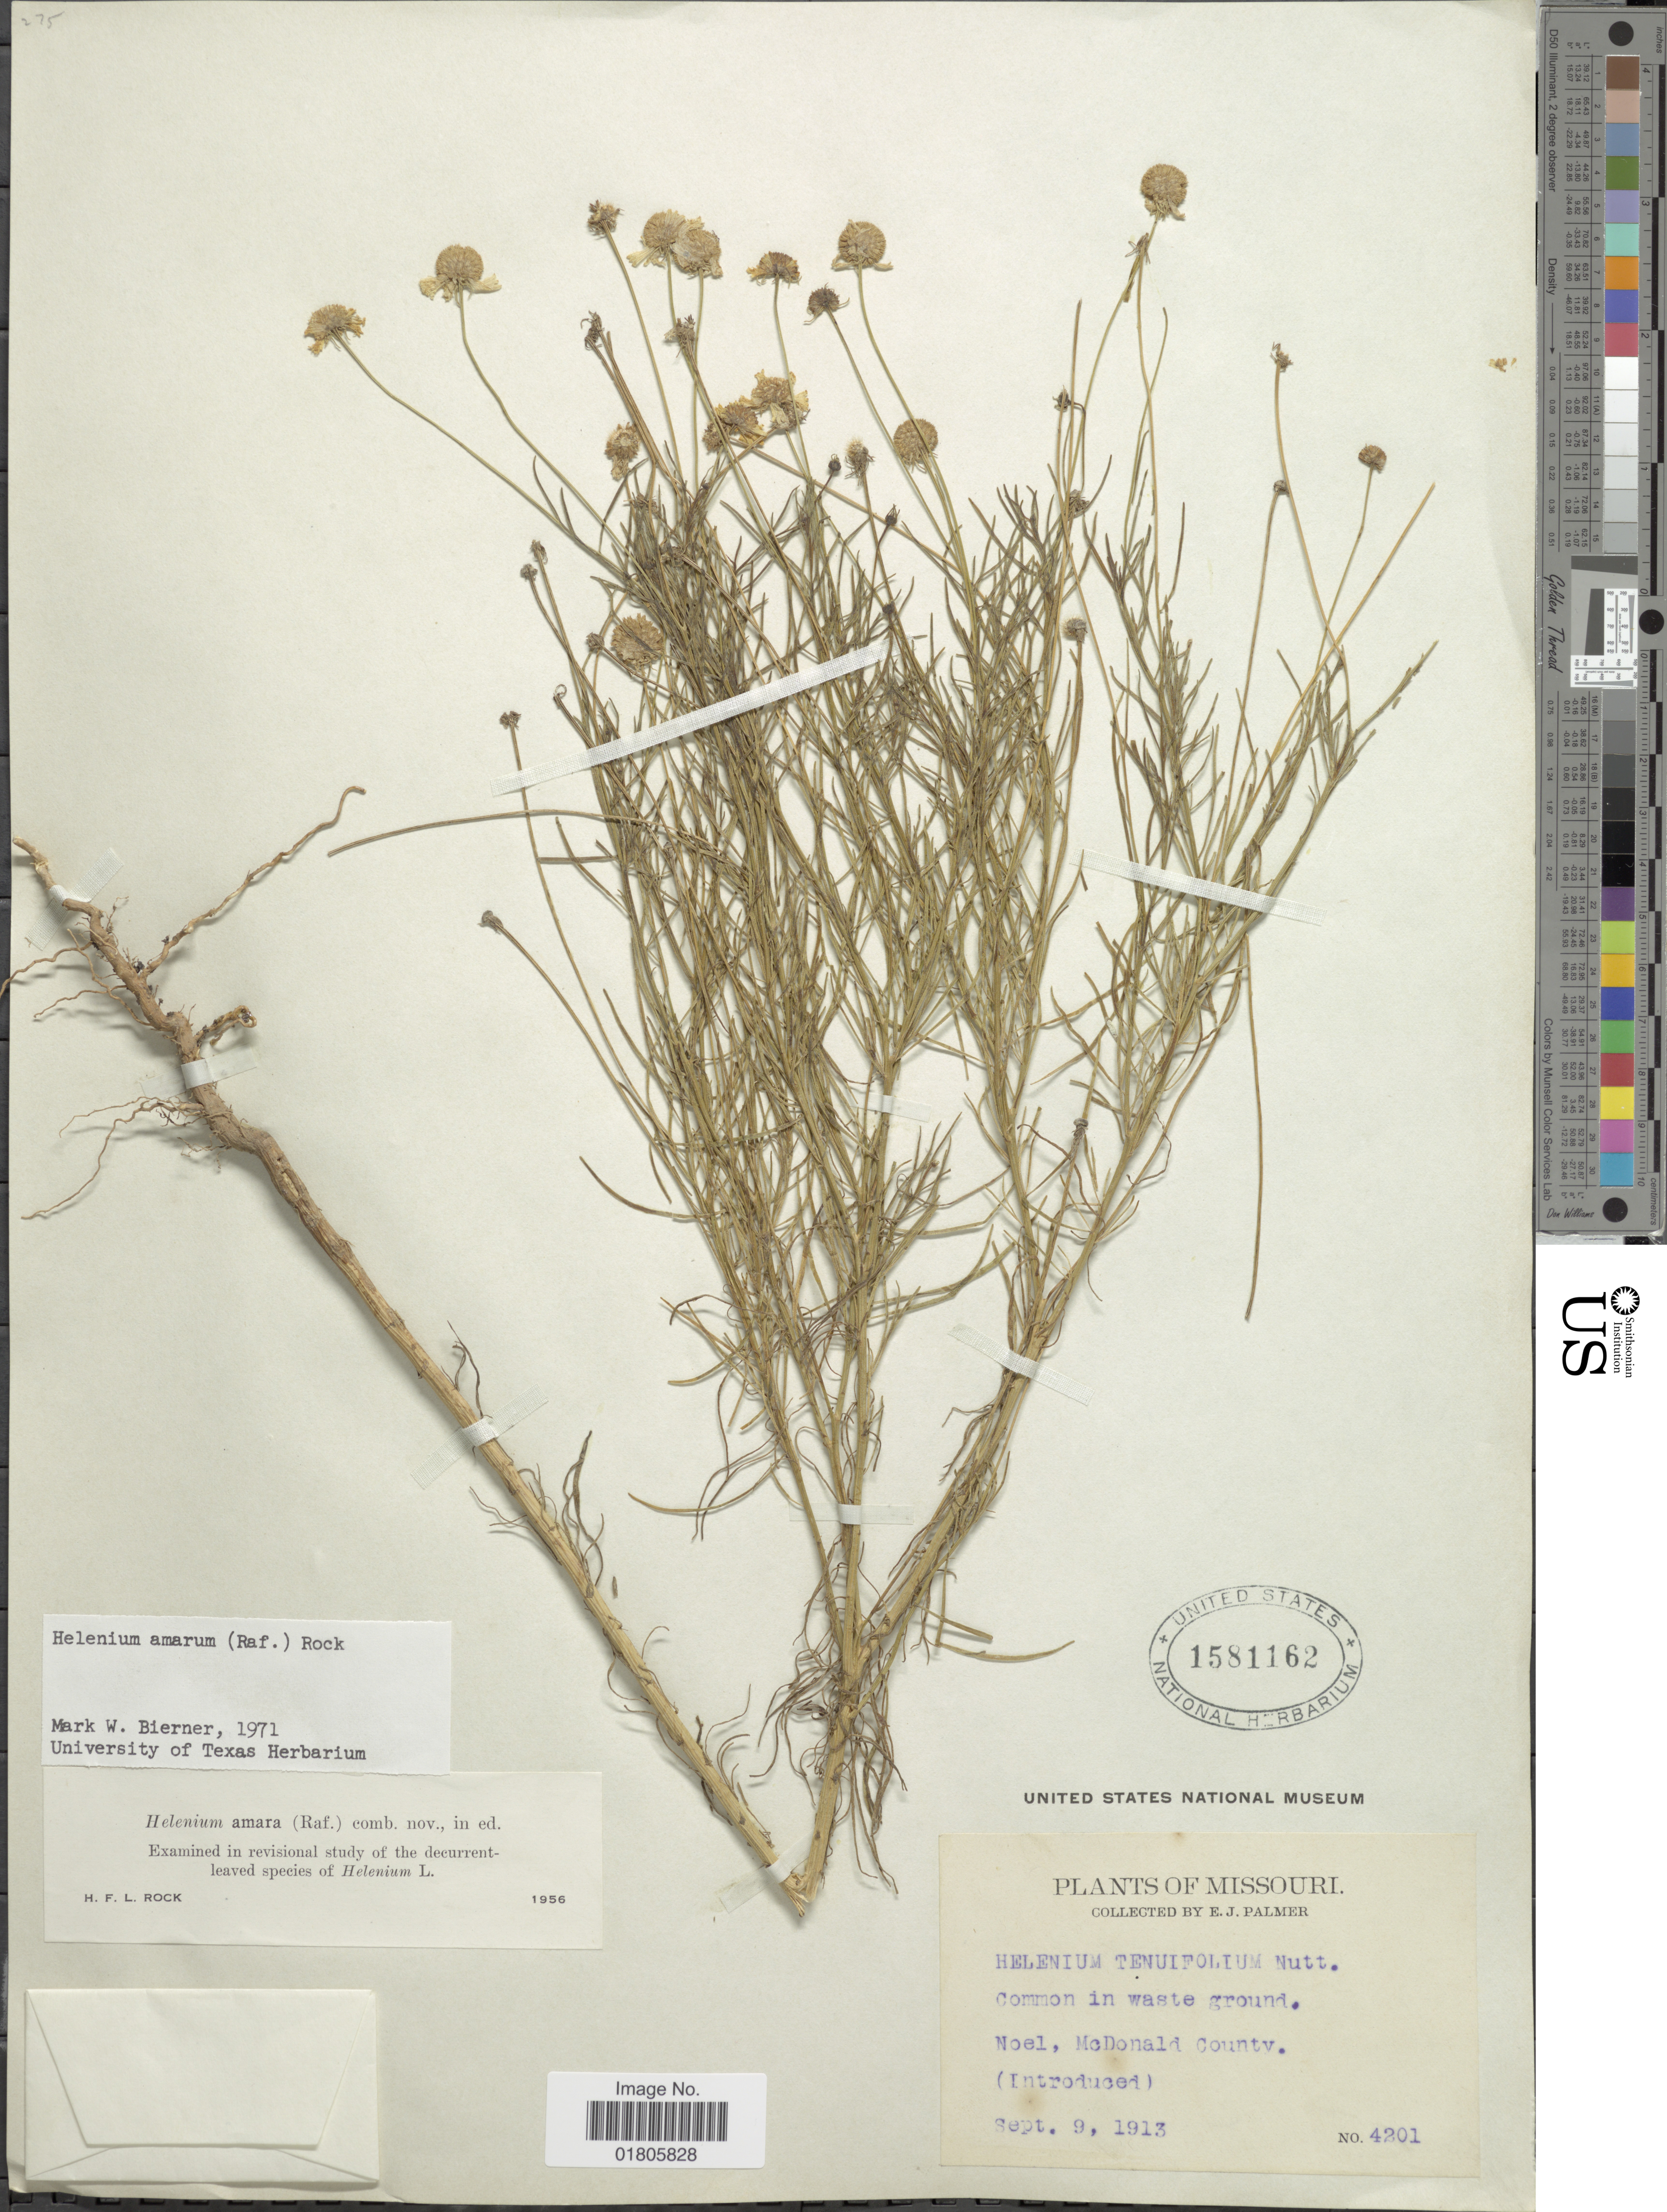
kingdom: Plantae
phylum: Tracheophyta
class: Magnoliopsida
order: Asterales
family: Asteraceae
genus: Helenium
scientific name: Helenium amarum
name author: (Raf.) H. Rock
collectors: E. J. Palmer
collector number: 4201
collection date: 1913-09-09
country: United States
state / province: Missouri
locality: Noel, McDonald County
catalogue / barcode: US 1581162